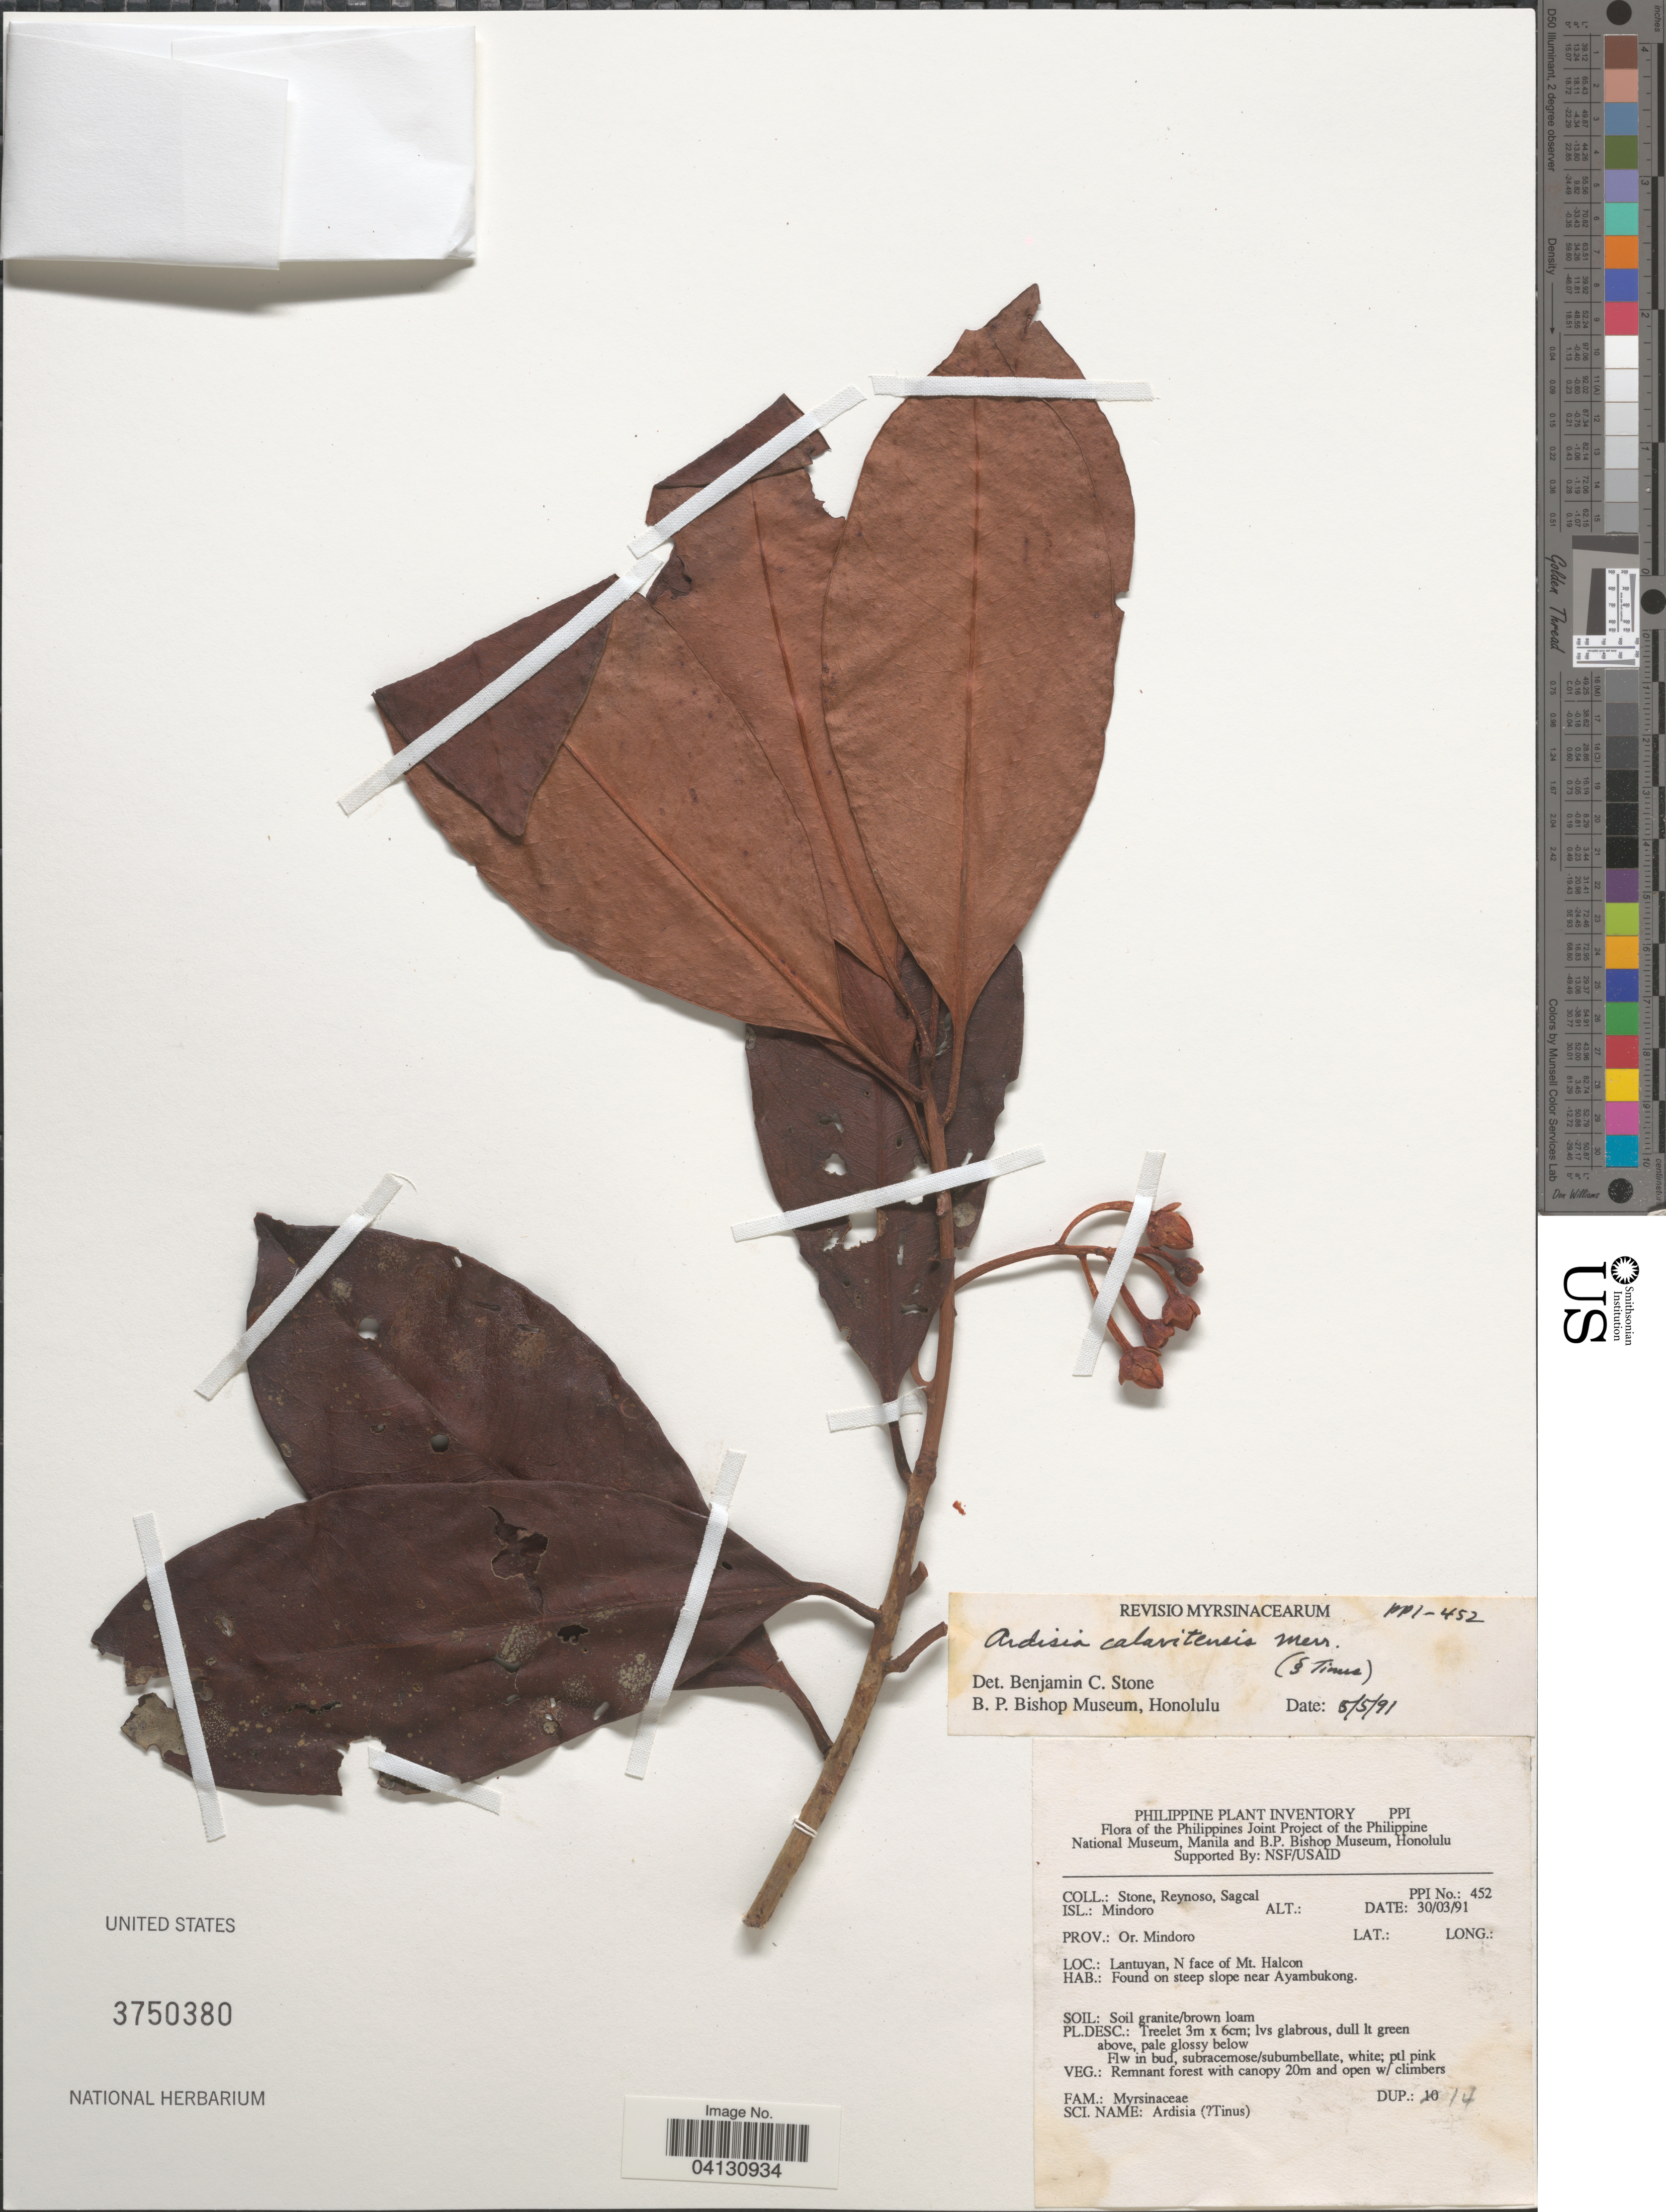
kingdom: Plantae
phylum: Tracheophyta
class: Magnoliopsida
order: Ericales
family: Primulaceae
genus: Ardisia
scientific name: Ardisia calavitensis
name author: Merr.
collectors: -. Stone, E. Reynoso & E. Sagcal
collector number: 452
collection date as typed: Transcribed d/m/y: 30/3/91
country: Philippines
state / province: Mimaropa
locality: Isl.: Mindoro. Prov.: Or. Mindoro. Lantuyan, N face of Mt. Halcon. Found on steep slope near Ayambukong.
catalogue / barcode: US 3750380